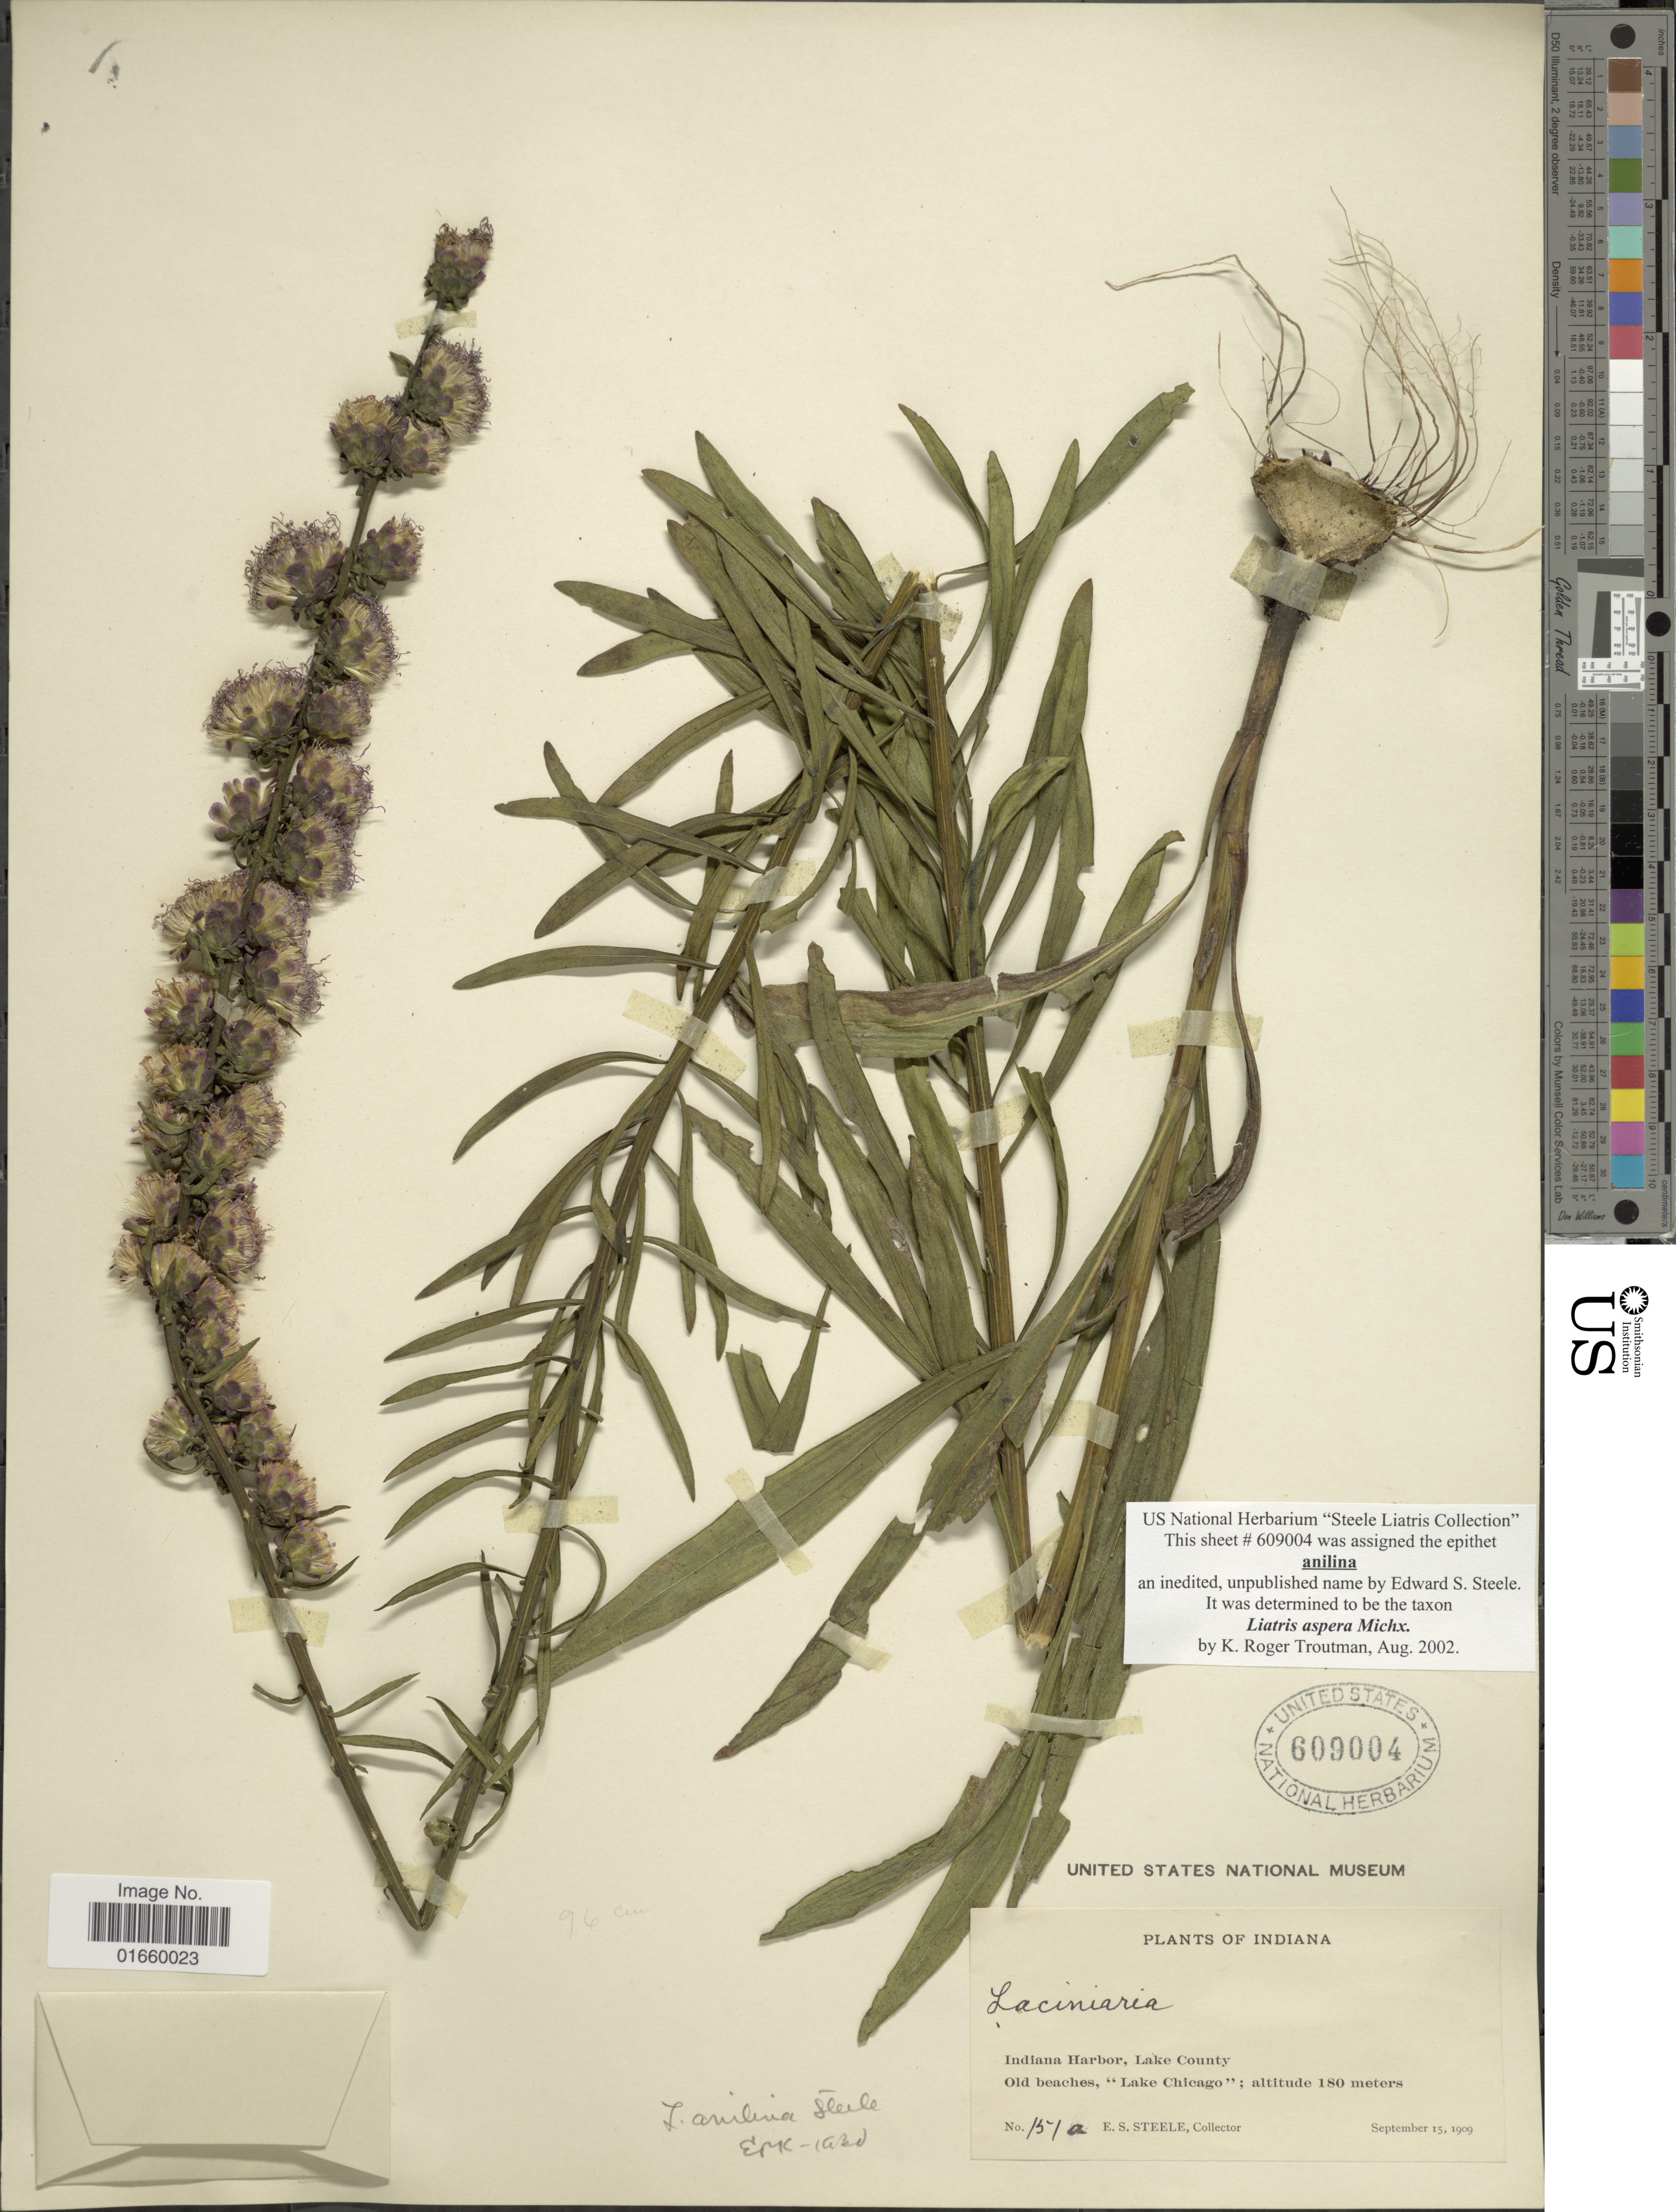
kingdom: Plantae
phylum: Tracheophyta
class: Magnoliopsida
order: Asterales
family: Asteraceae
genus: Liatris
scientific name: Liatris aspera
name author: Michx.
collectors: E. Steele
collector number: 151a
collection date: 1909-09-15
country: United States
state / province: Indiana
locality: Indiana Harbor, Lake County, Old Beaches, "Lake Chicago"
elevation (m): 180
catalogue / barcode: US 609004